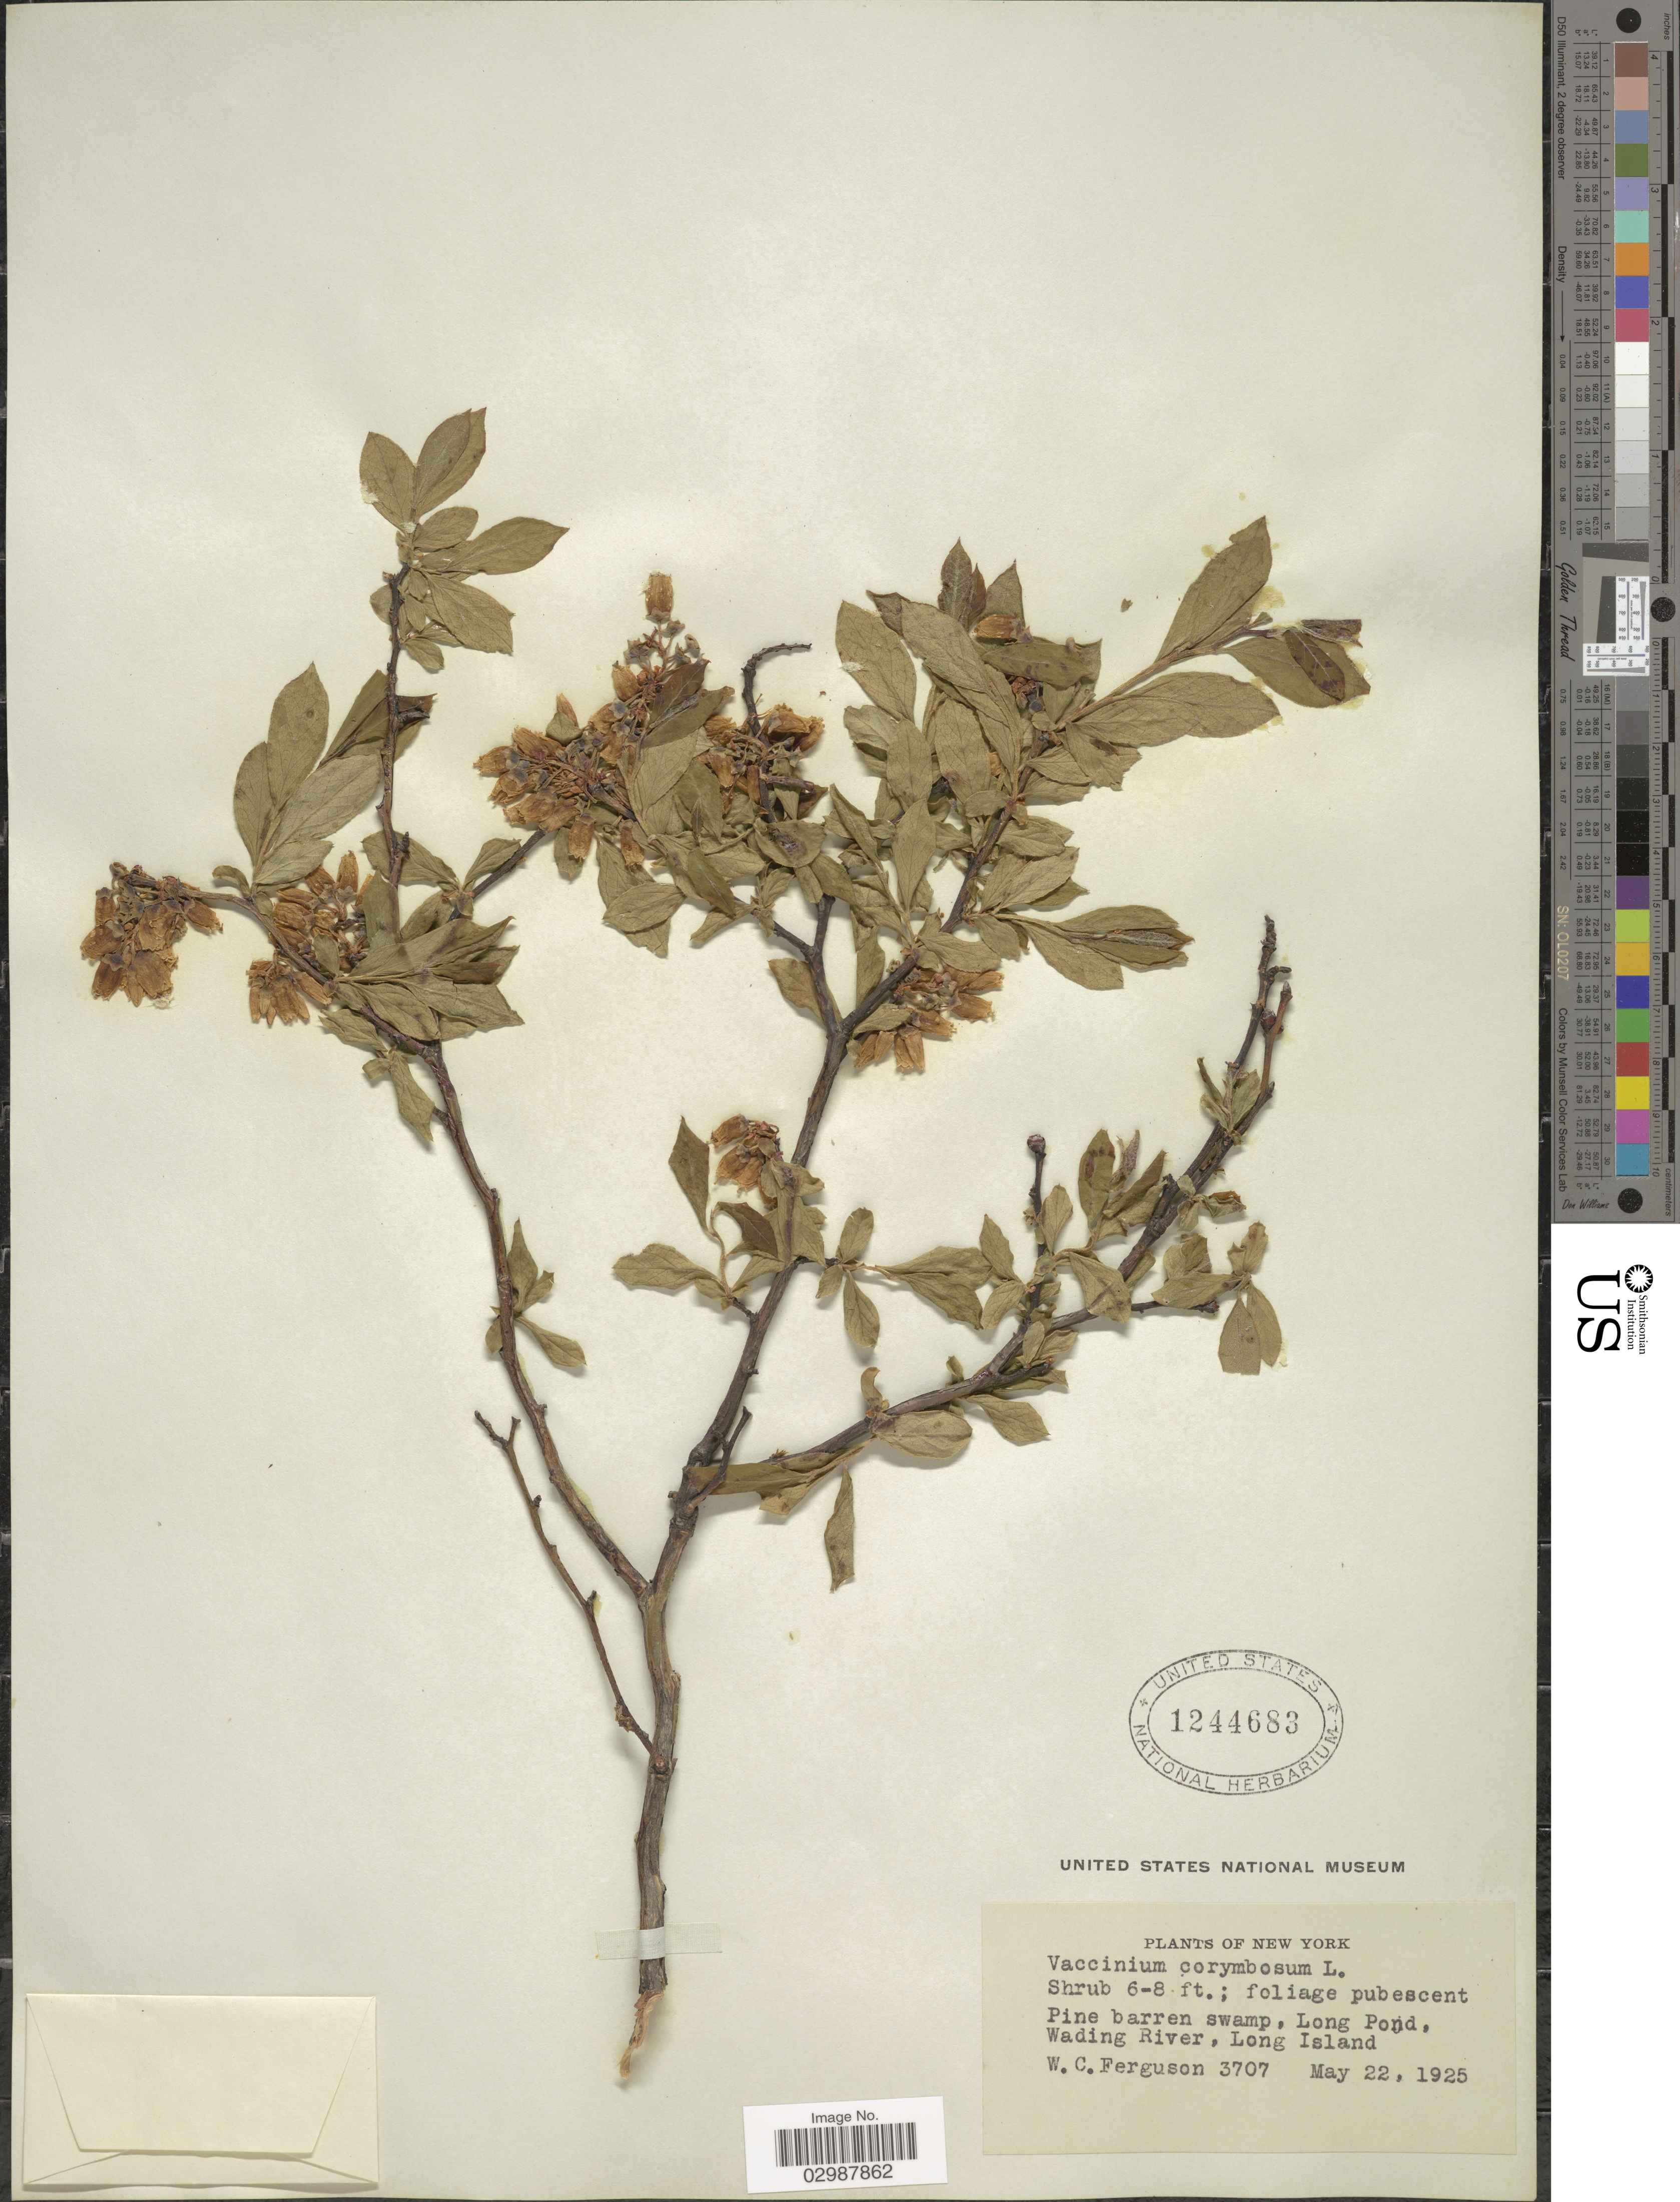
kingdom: Plantae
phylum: Tracheophyta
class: Magnoliopsida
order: Ericales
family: Ericaceae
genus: Vaccinium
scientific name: Vaccinium corymbosum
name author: L.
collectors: W. Ferguson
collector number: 3707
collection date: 1925-05-22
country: United States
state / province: New York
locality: Pine barren swamp, Long Pond, Wading River, Long Island.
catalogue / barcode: US 1244683